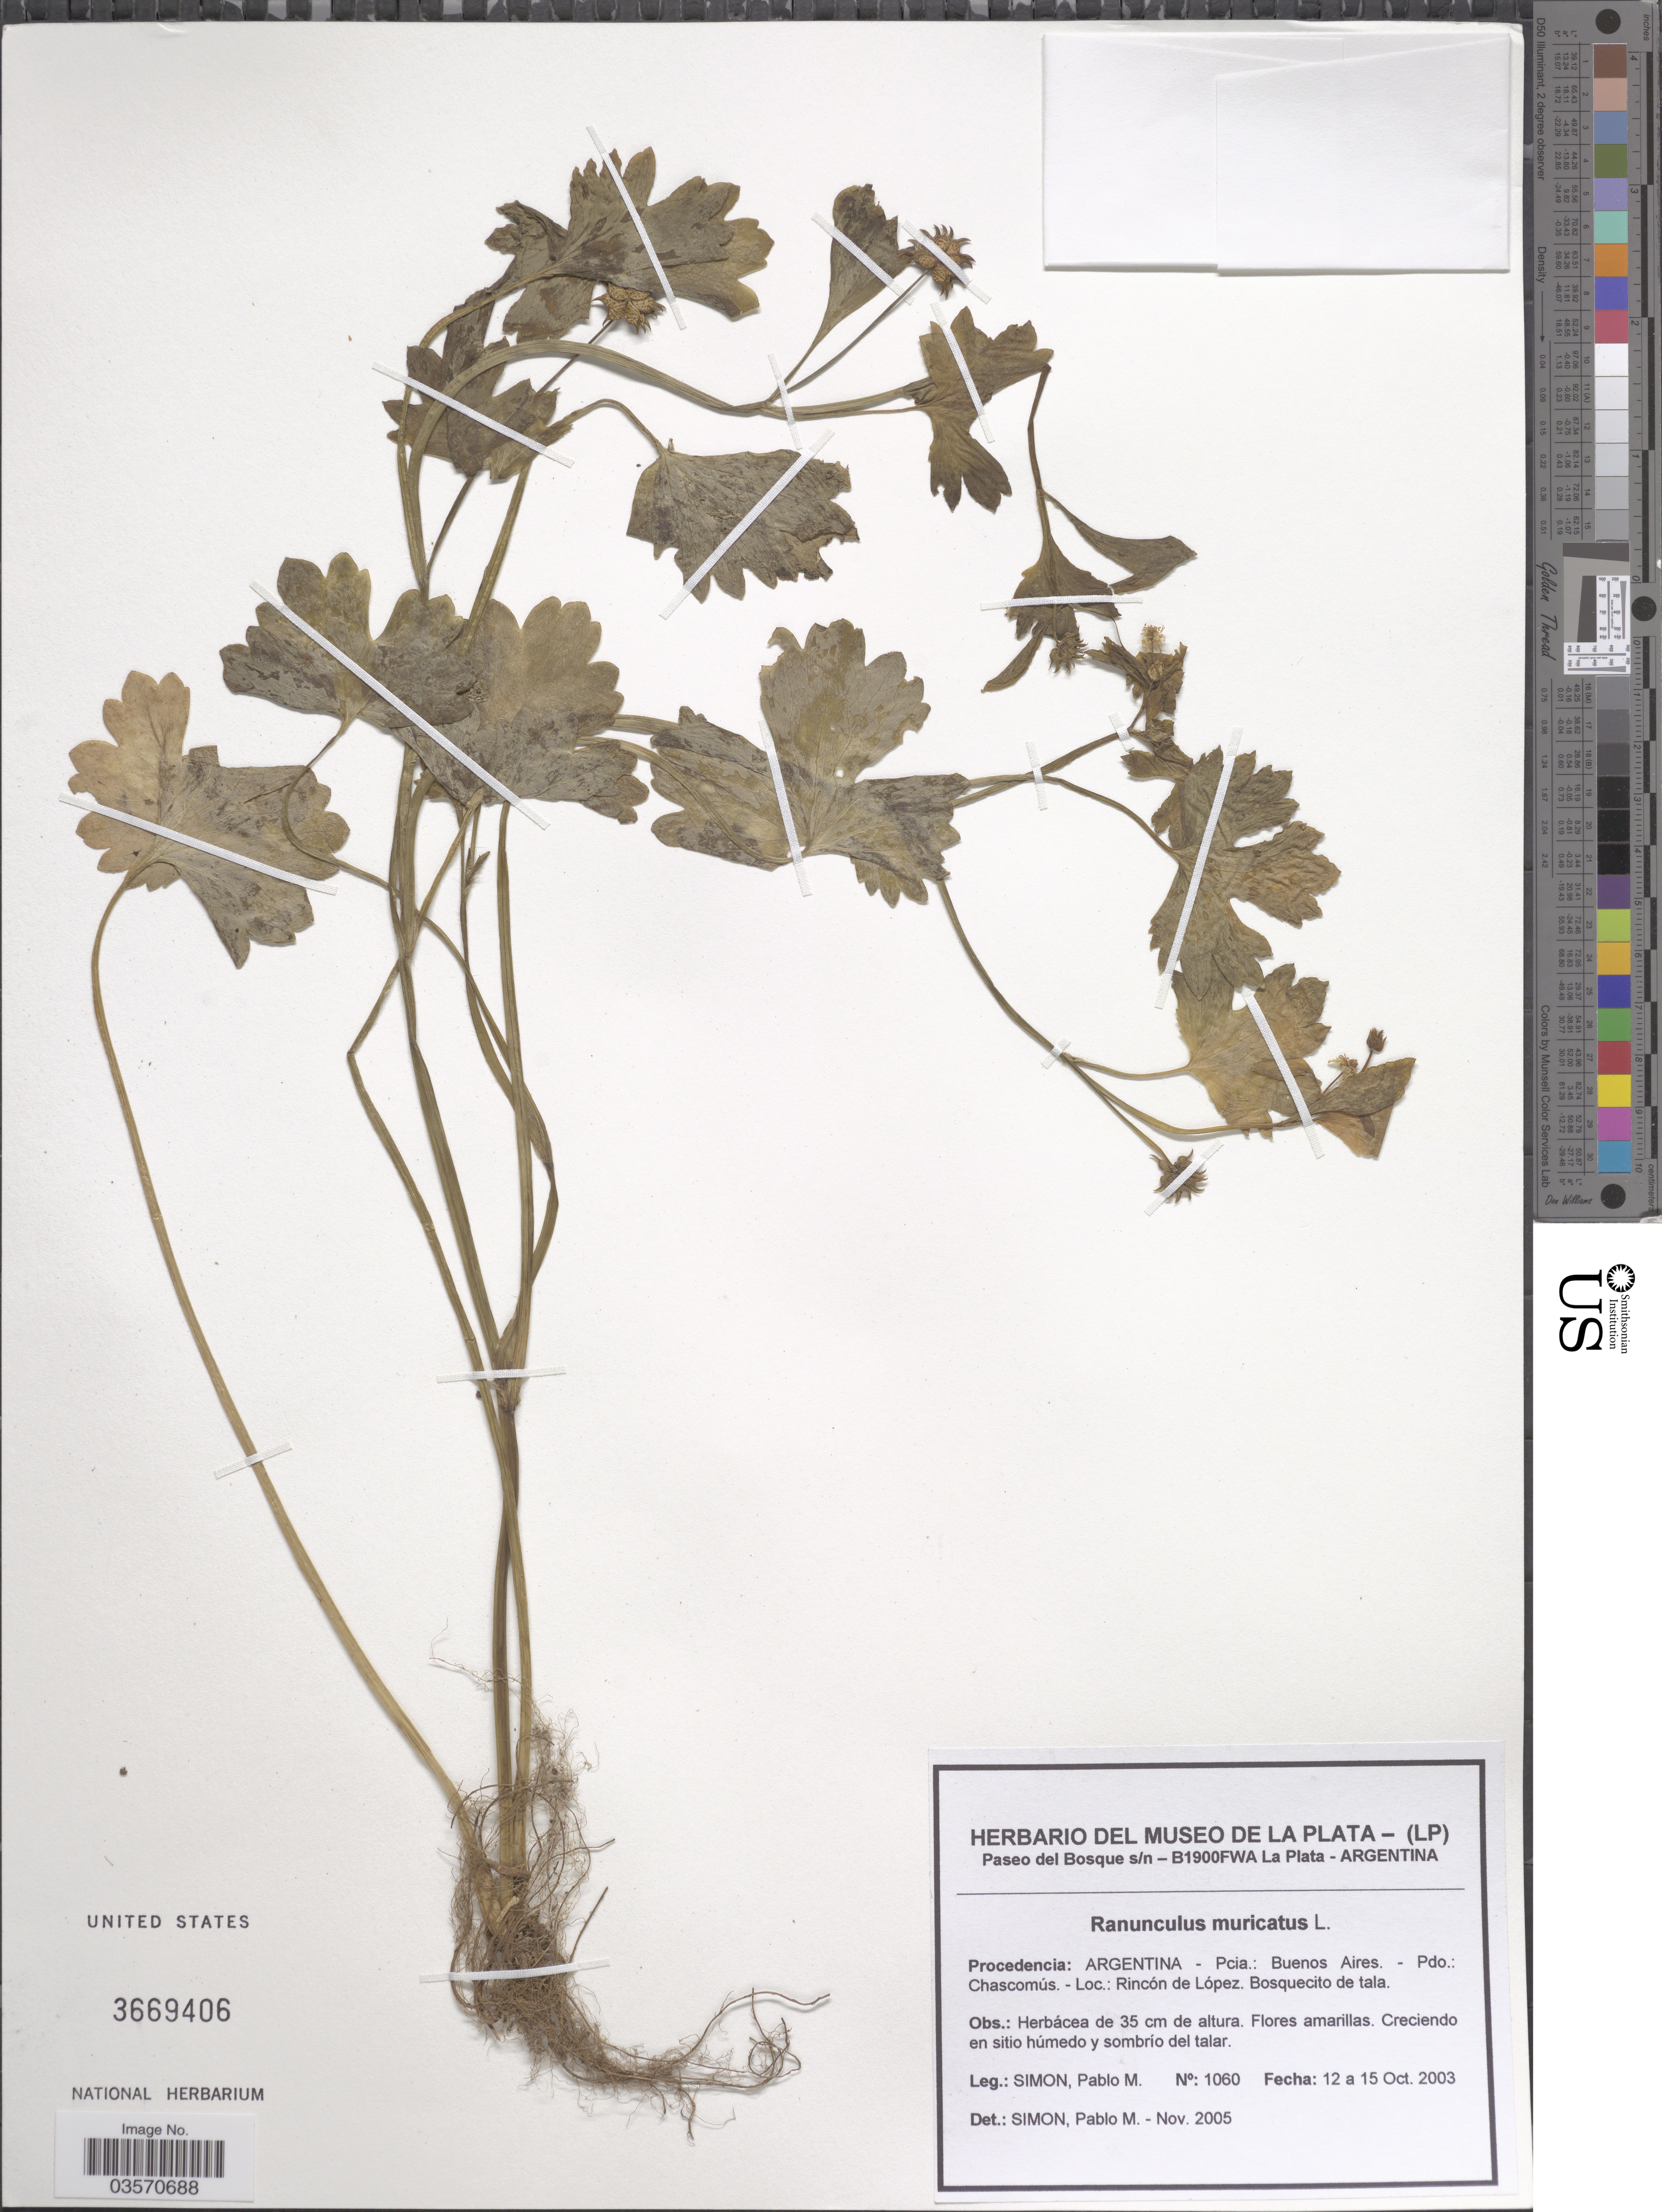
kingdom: Plantae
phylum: Tracheophyta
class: Magnoliopsida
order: Ranunculales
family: Ranunculaceae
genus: Ranunculus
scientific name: Ranunculus muricatus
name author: L.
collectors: P. M. Simón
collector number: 1060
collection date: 2003-10-12/2003-10-15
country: Argentina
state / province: Buenos Aires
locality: Pdo.: Chascomús. Rincón de López. Bosquecito de tala.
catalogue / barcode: US 3669406